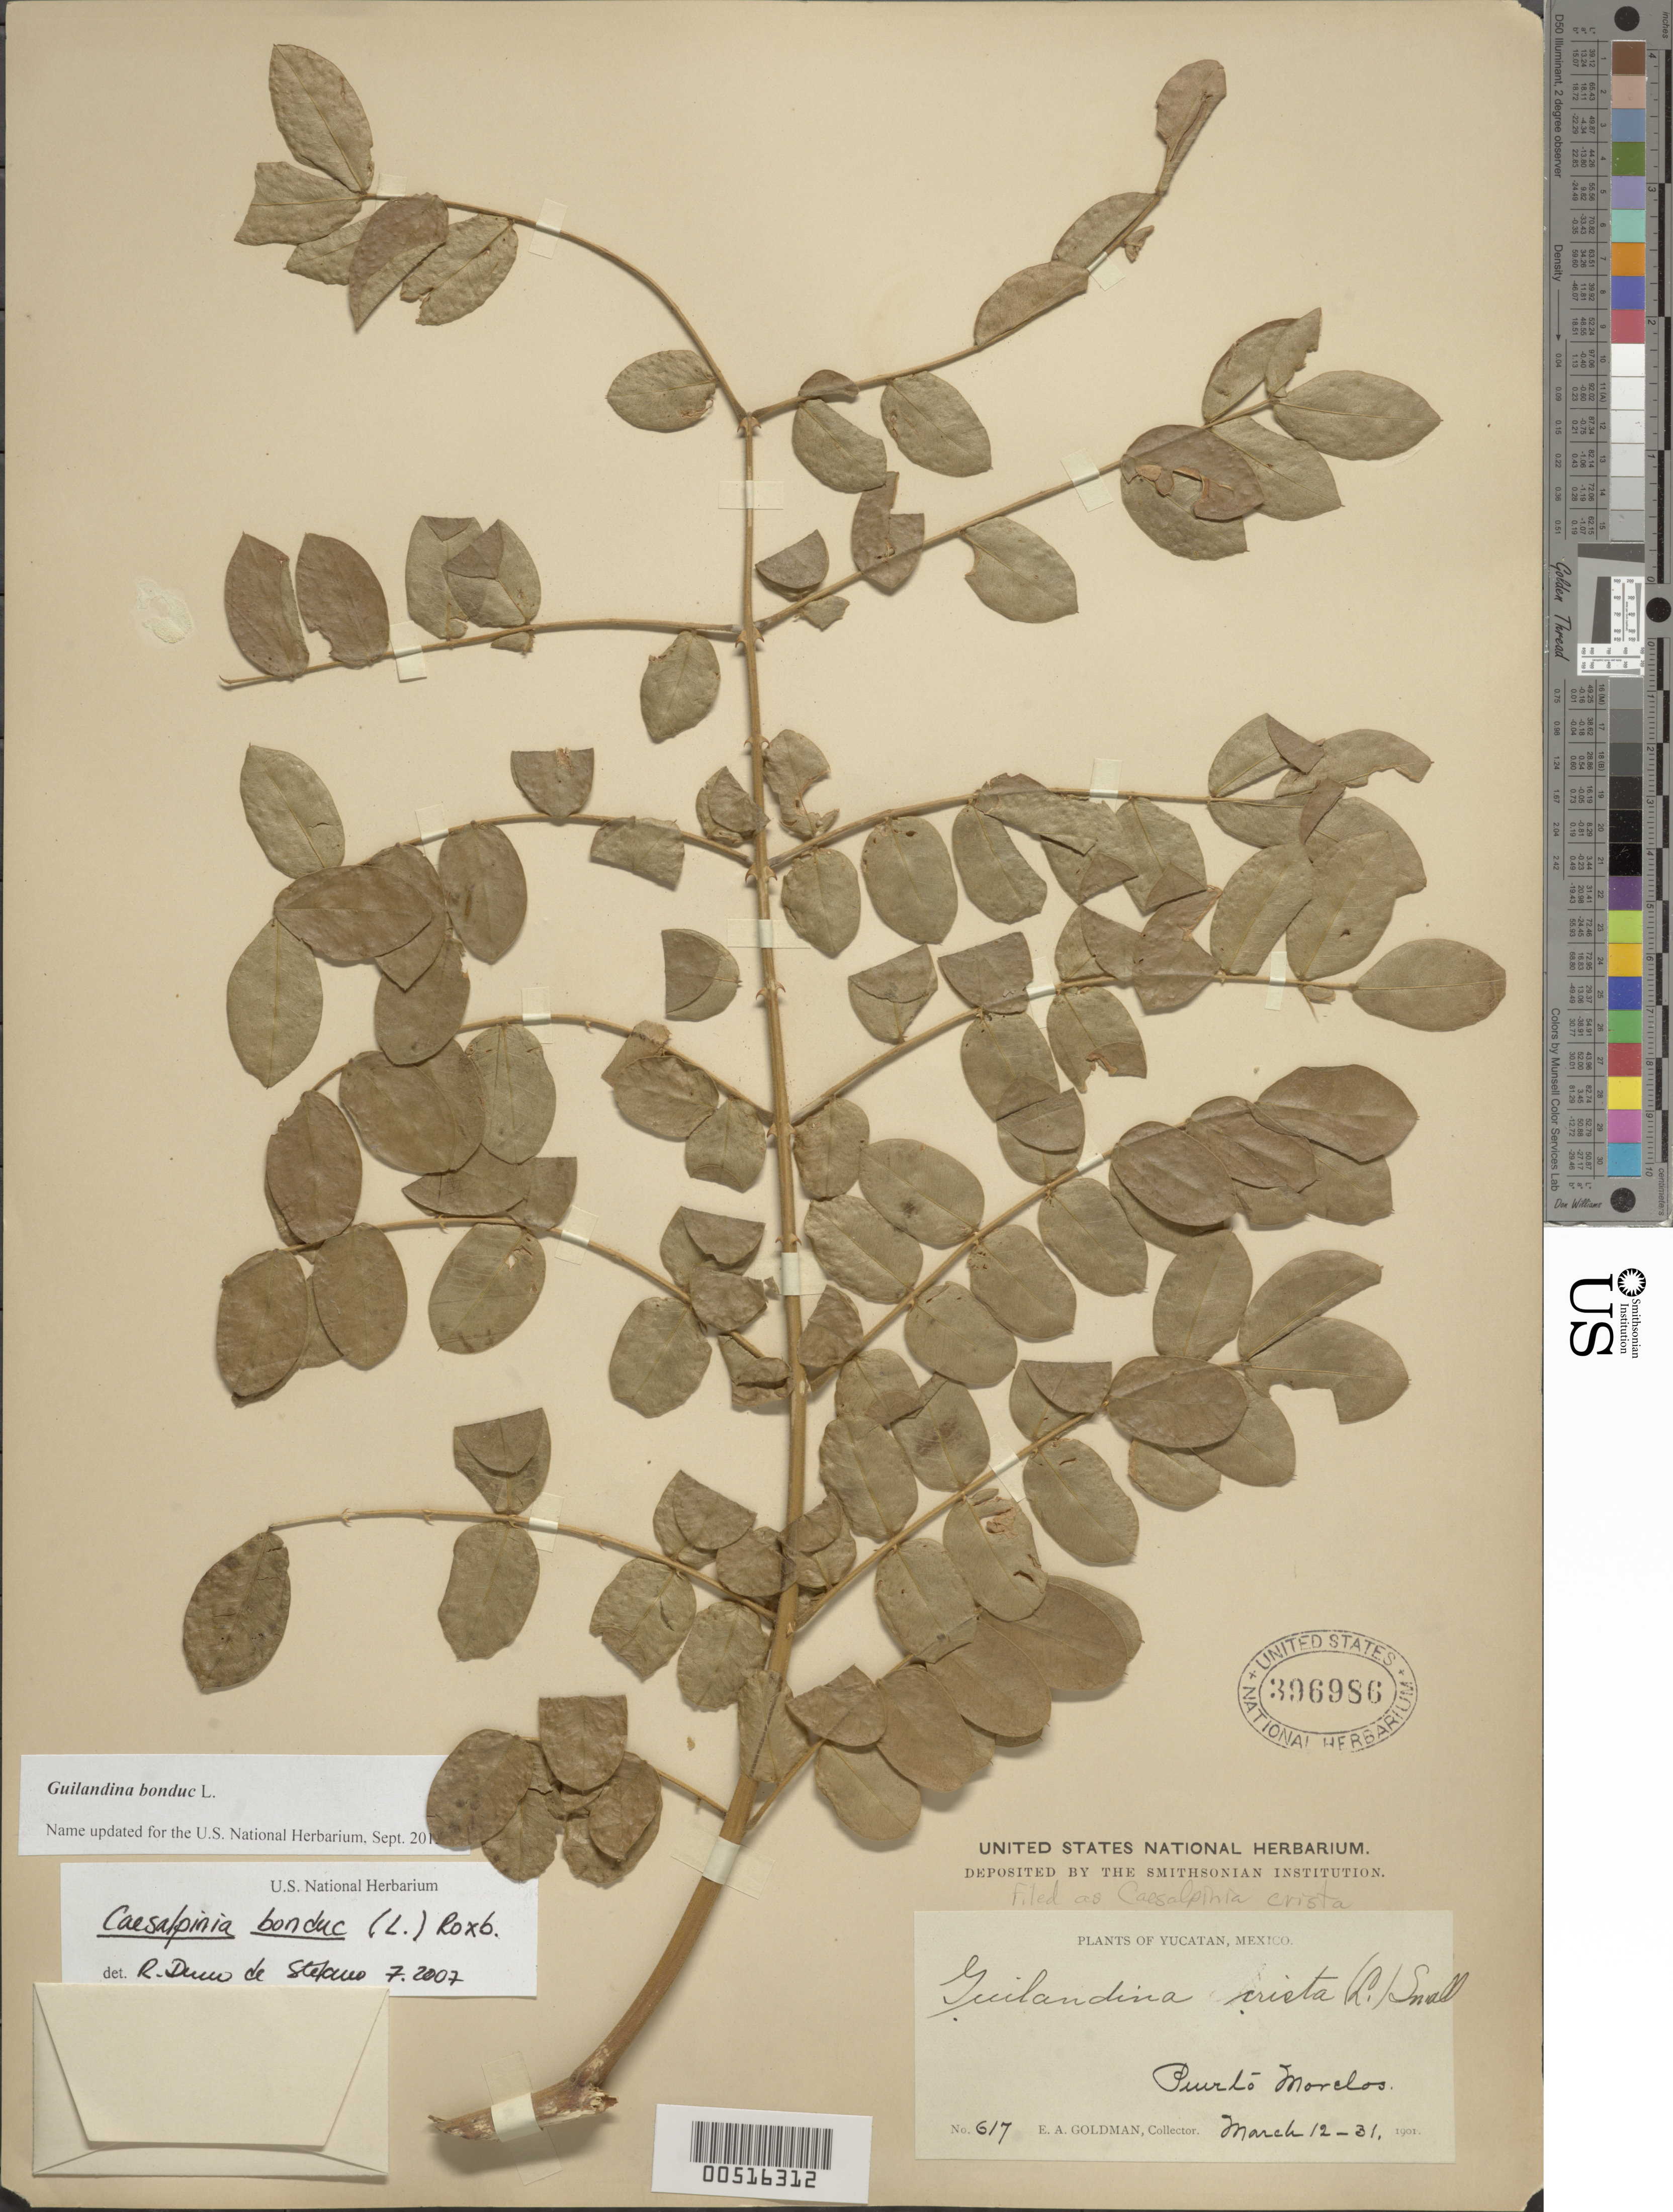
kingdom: Plantae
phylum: Tracheophyta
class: Magnoliopsida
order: Fabales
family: Fabaceae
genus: Guilandina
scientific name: Guilandina bonduc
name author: L.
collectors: E. A. Goldman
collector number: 617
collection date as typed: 12 Mar 1901 to 31 Mar 1901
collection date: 1901-03-12/1901-03-31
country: Mexico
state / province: Yucatán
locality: Puerto Morelos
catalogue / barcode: US 396986